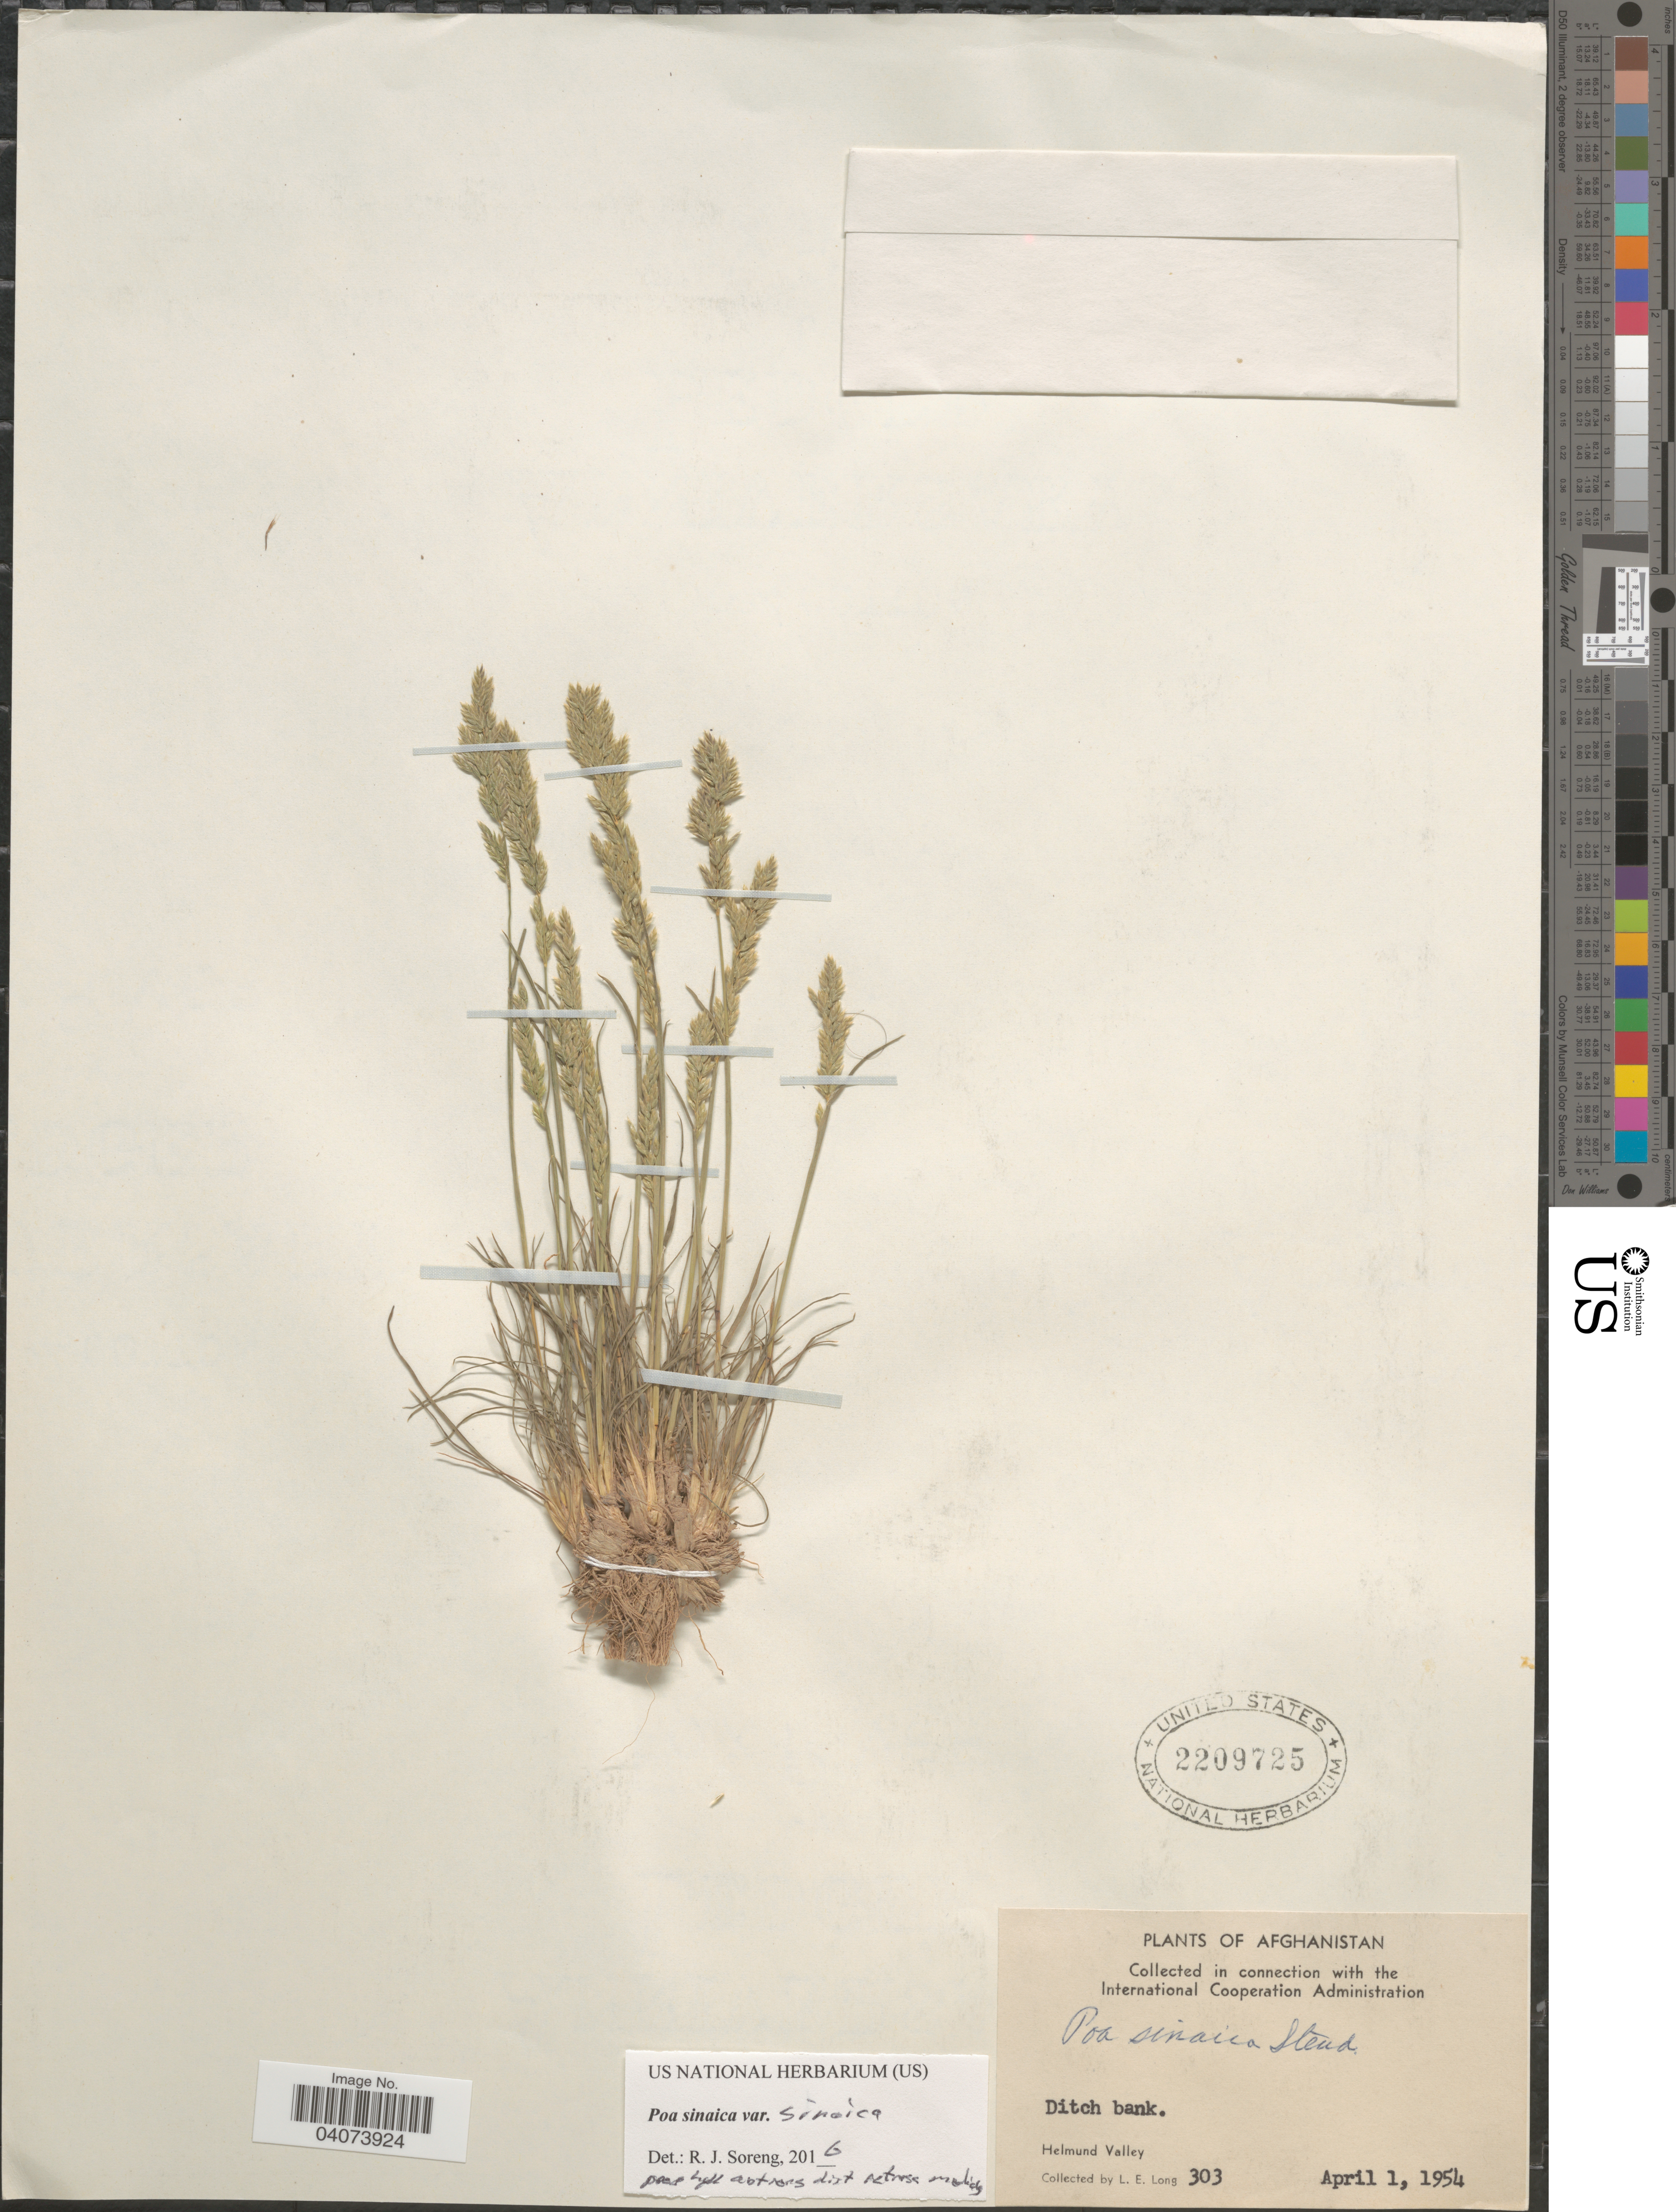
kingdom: Plantae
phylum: Tracheophyta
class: Liliopsida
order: Poales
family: Poaceae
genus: Poa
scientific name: Poa sinaica var. sinaica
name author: Steud.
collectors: L. E. Long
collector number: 303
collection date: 1954-04-01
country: Afghanistan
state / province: Helmand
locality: Helmund Valley.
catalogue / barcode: US 2209725